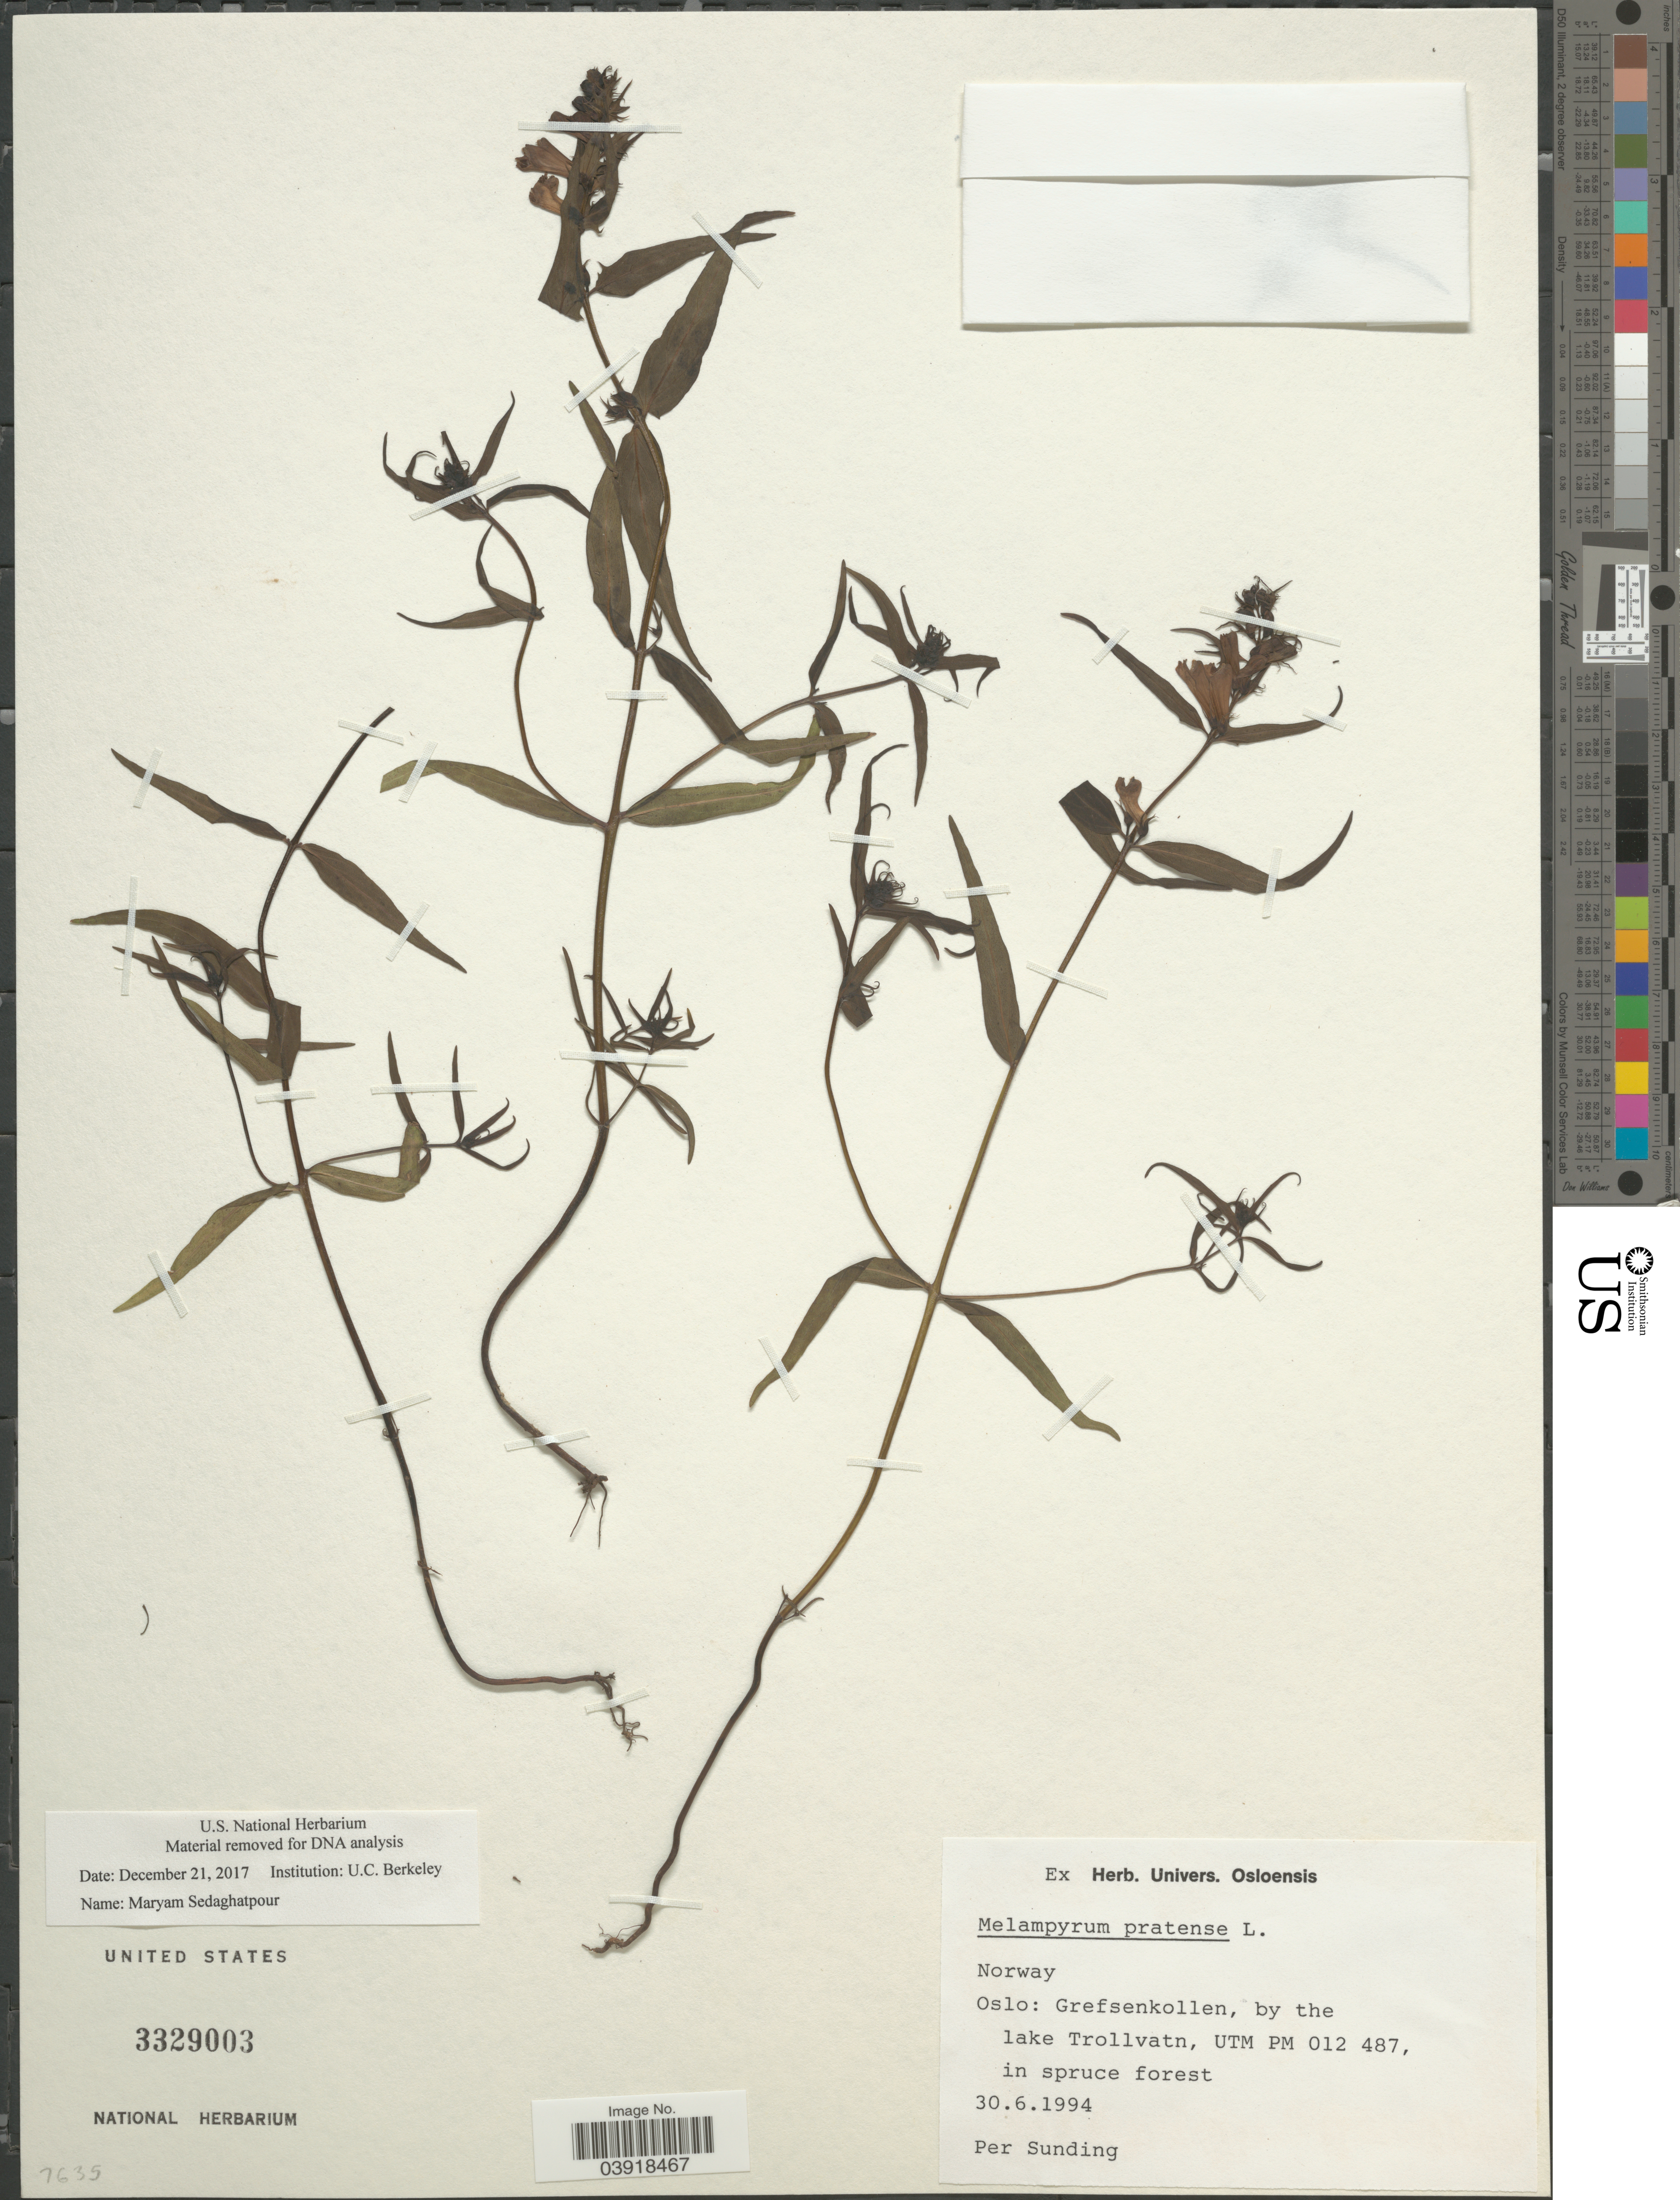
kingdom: Plantae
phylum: Tracheophyta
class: Magnoliopsida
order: Lamiales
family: Orobanchaceae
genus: Melampyrum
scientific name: Melampyrum pratense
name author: L.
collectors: P. O. Sunding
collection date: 1994-06-30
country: Norway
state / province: Oslo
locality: Grefsenkollen, by the lake Trollvatn, UTM PM 012 487, in spruce forest.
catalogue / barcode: US 3329003